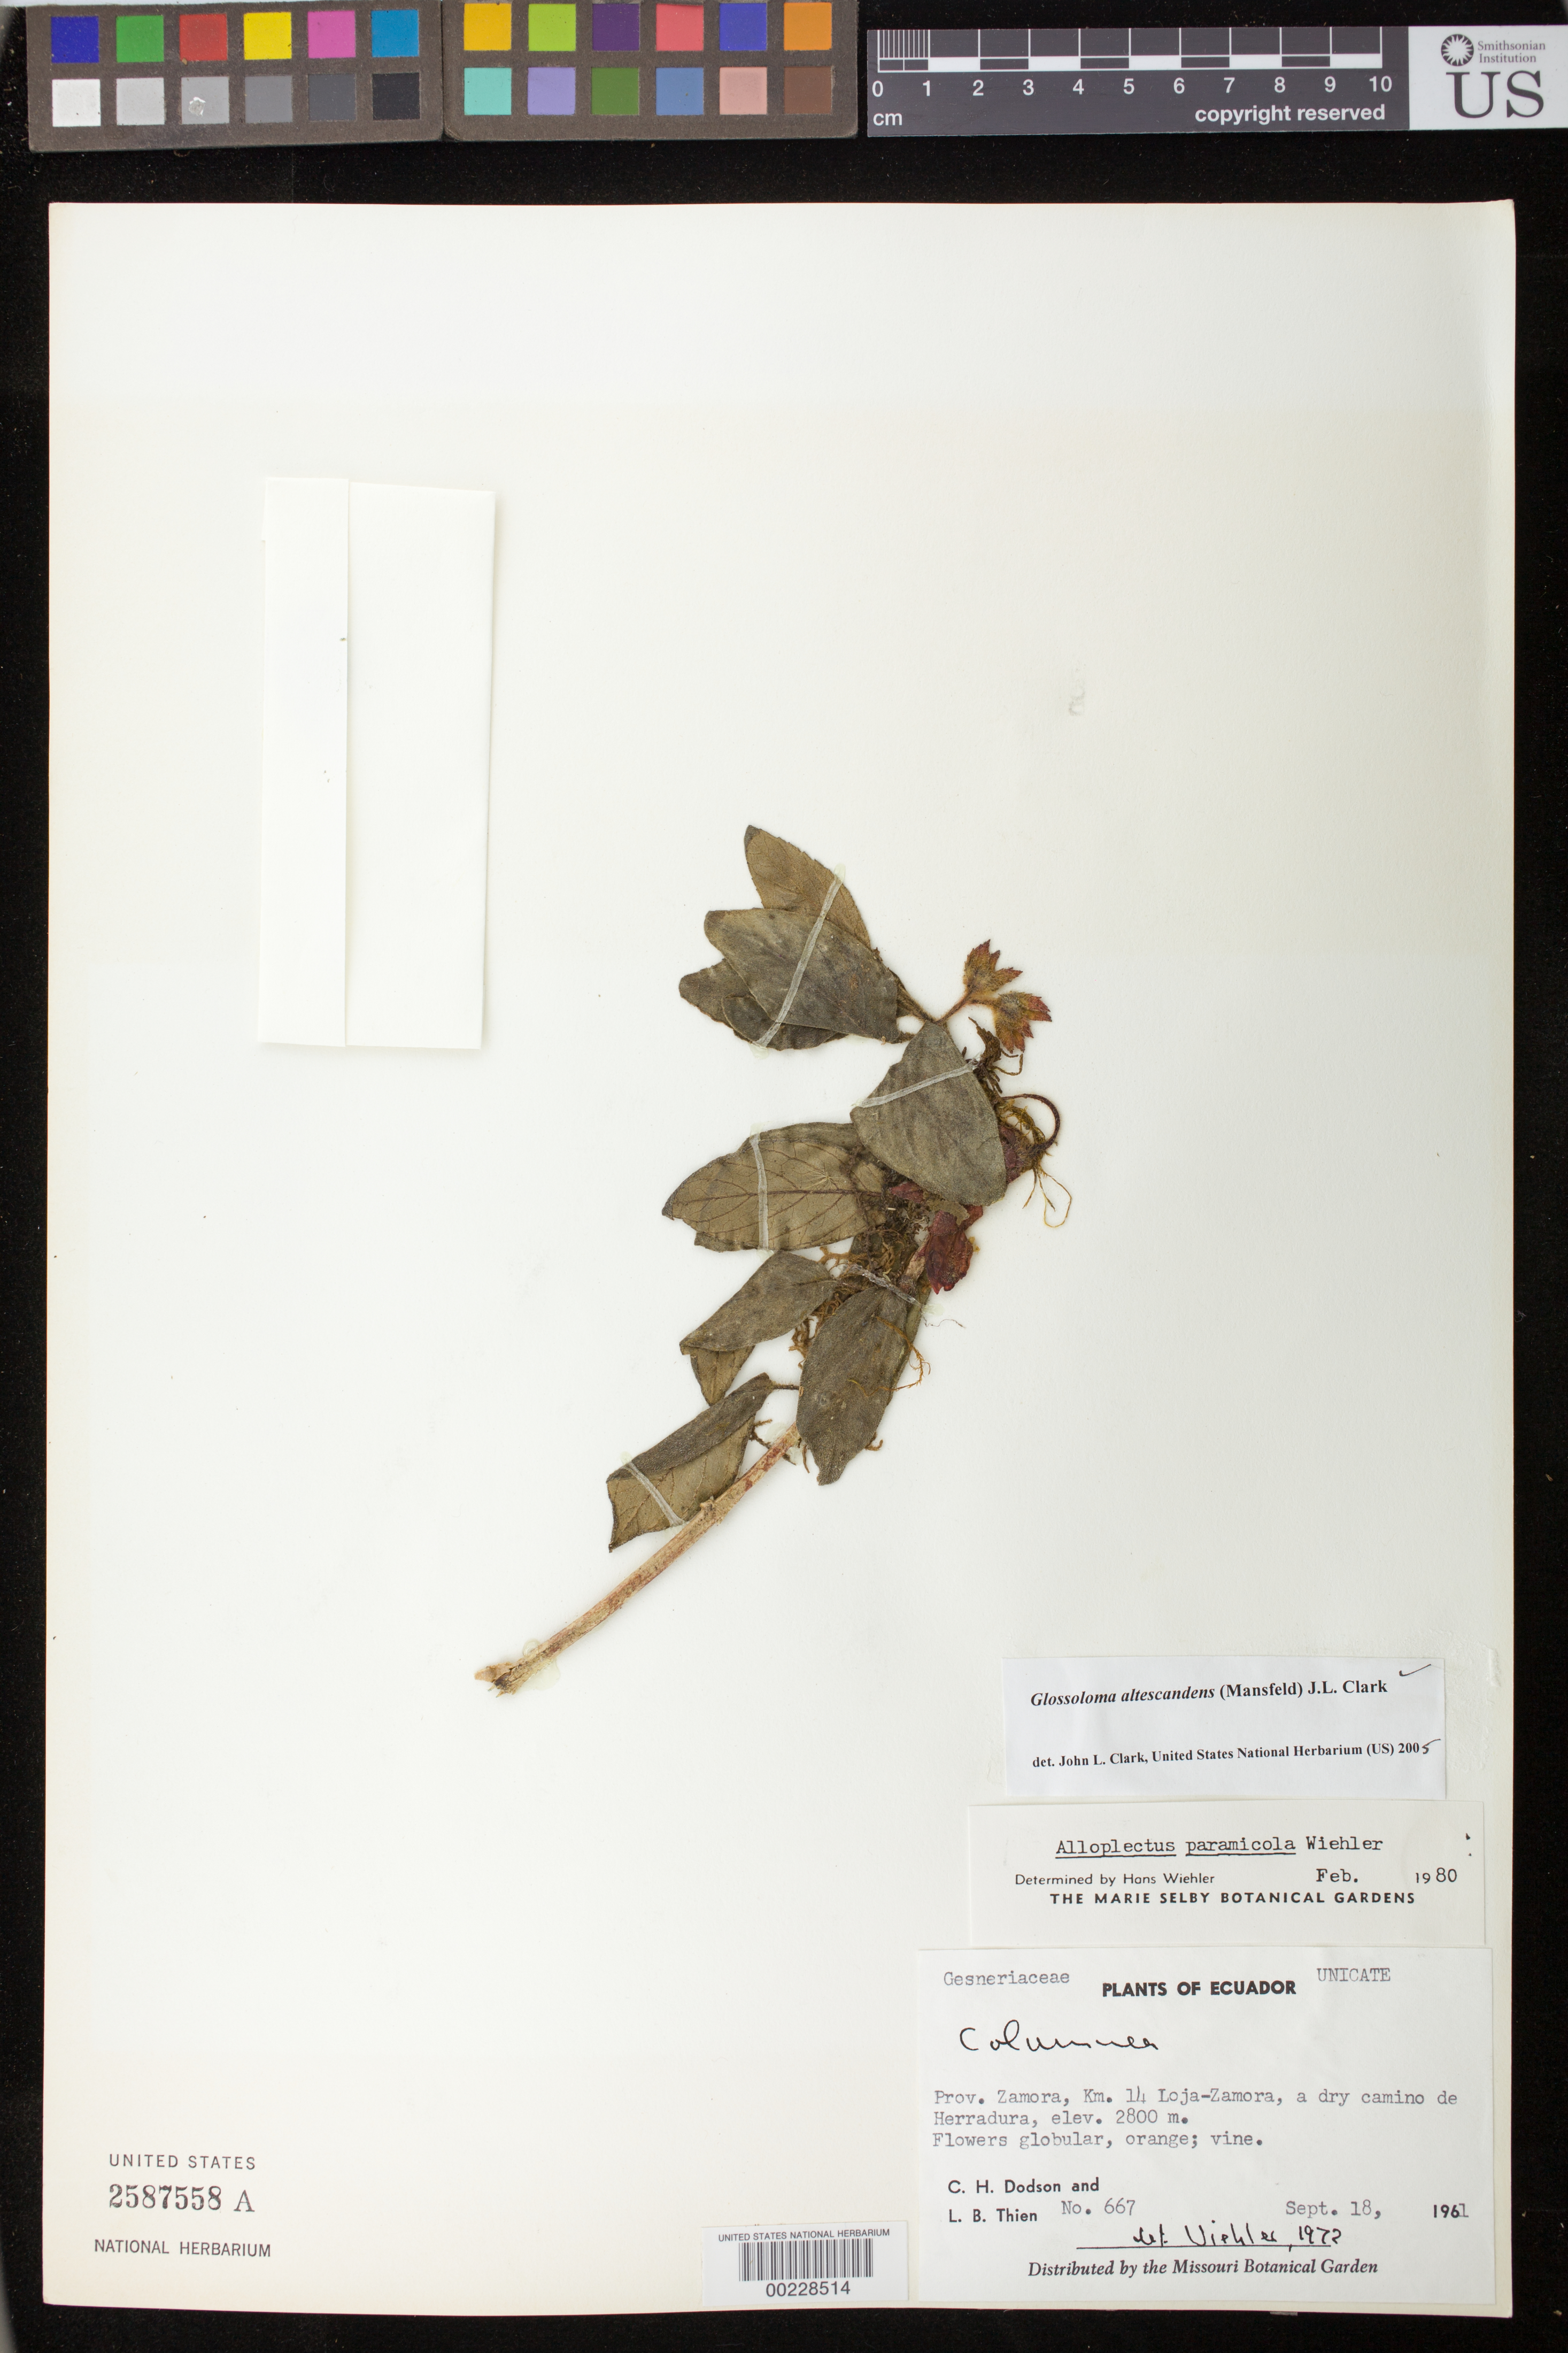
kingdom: Plantae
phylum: Tracheophyta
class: Magnoliopsida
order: Lamiales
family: Gesneriaceae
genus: Glossoloma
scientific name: Glossoloma altescandens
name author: (Mansf.) J.L. Clark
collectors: C. H. Dodson & L. Thien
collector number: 667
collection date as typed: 18 Sep 1961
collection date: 1961-09-18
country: Ecuador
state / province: Zamora-Chinchipe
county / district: Zamora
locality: Km 14 Loja-Zamora, a dry road from Herradura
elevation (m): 2800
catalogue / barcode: US 2587558A